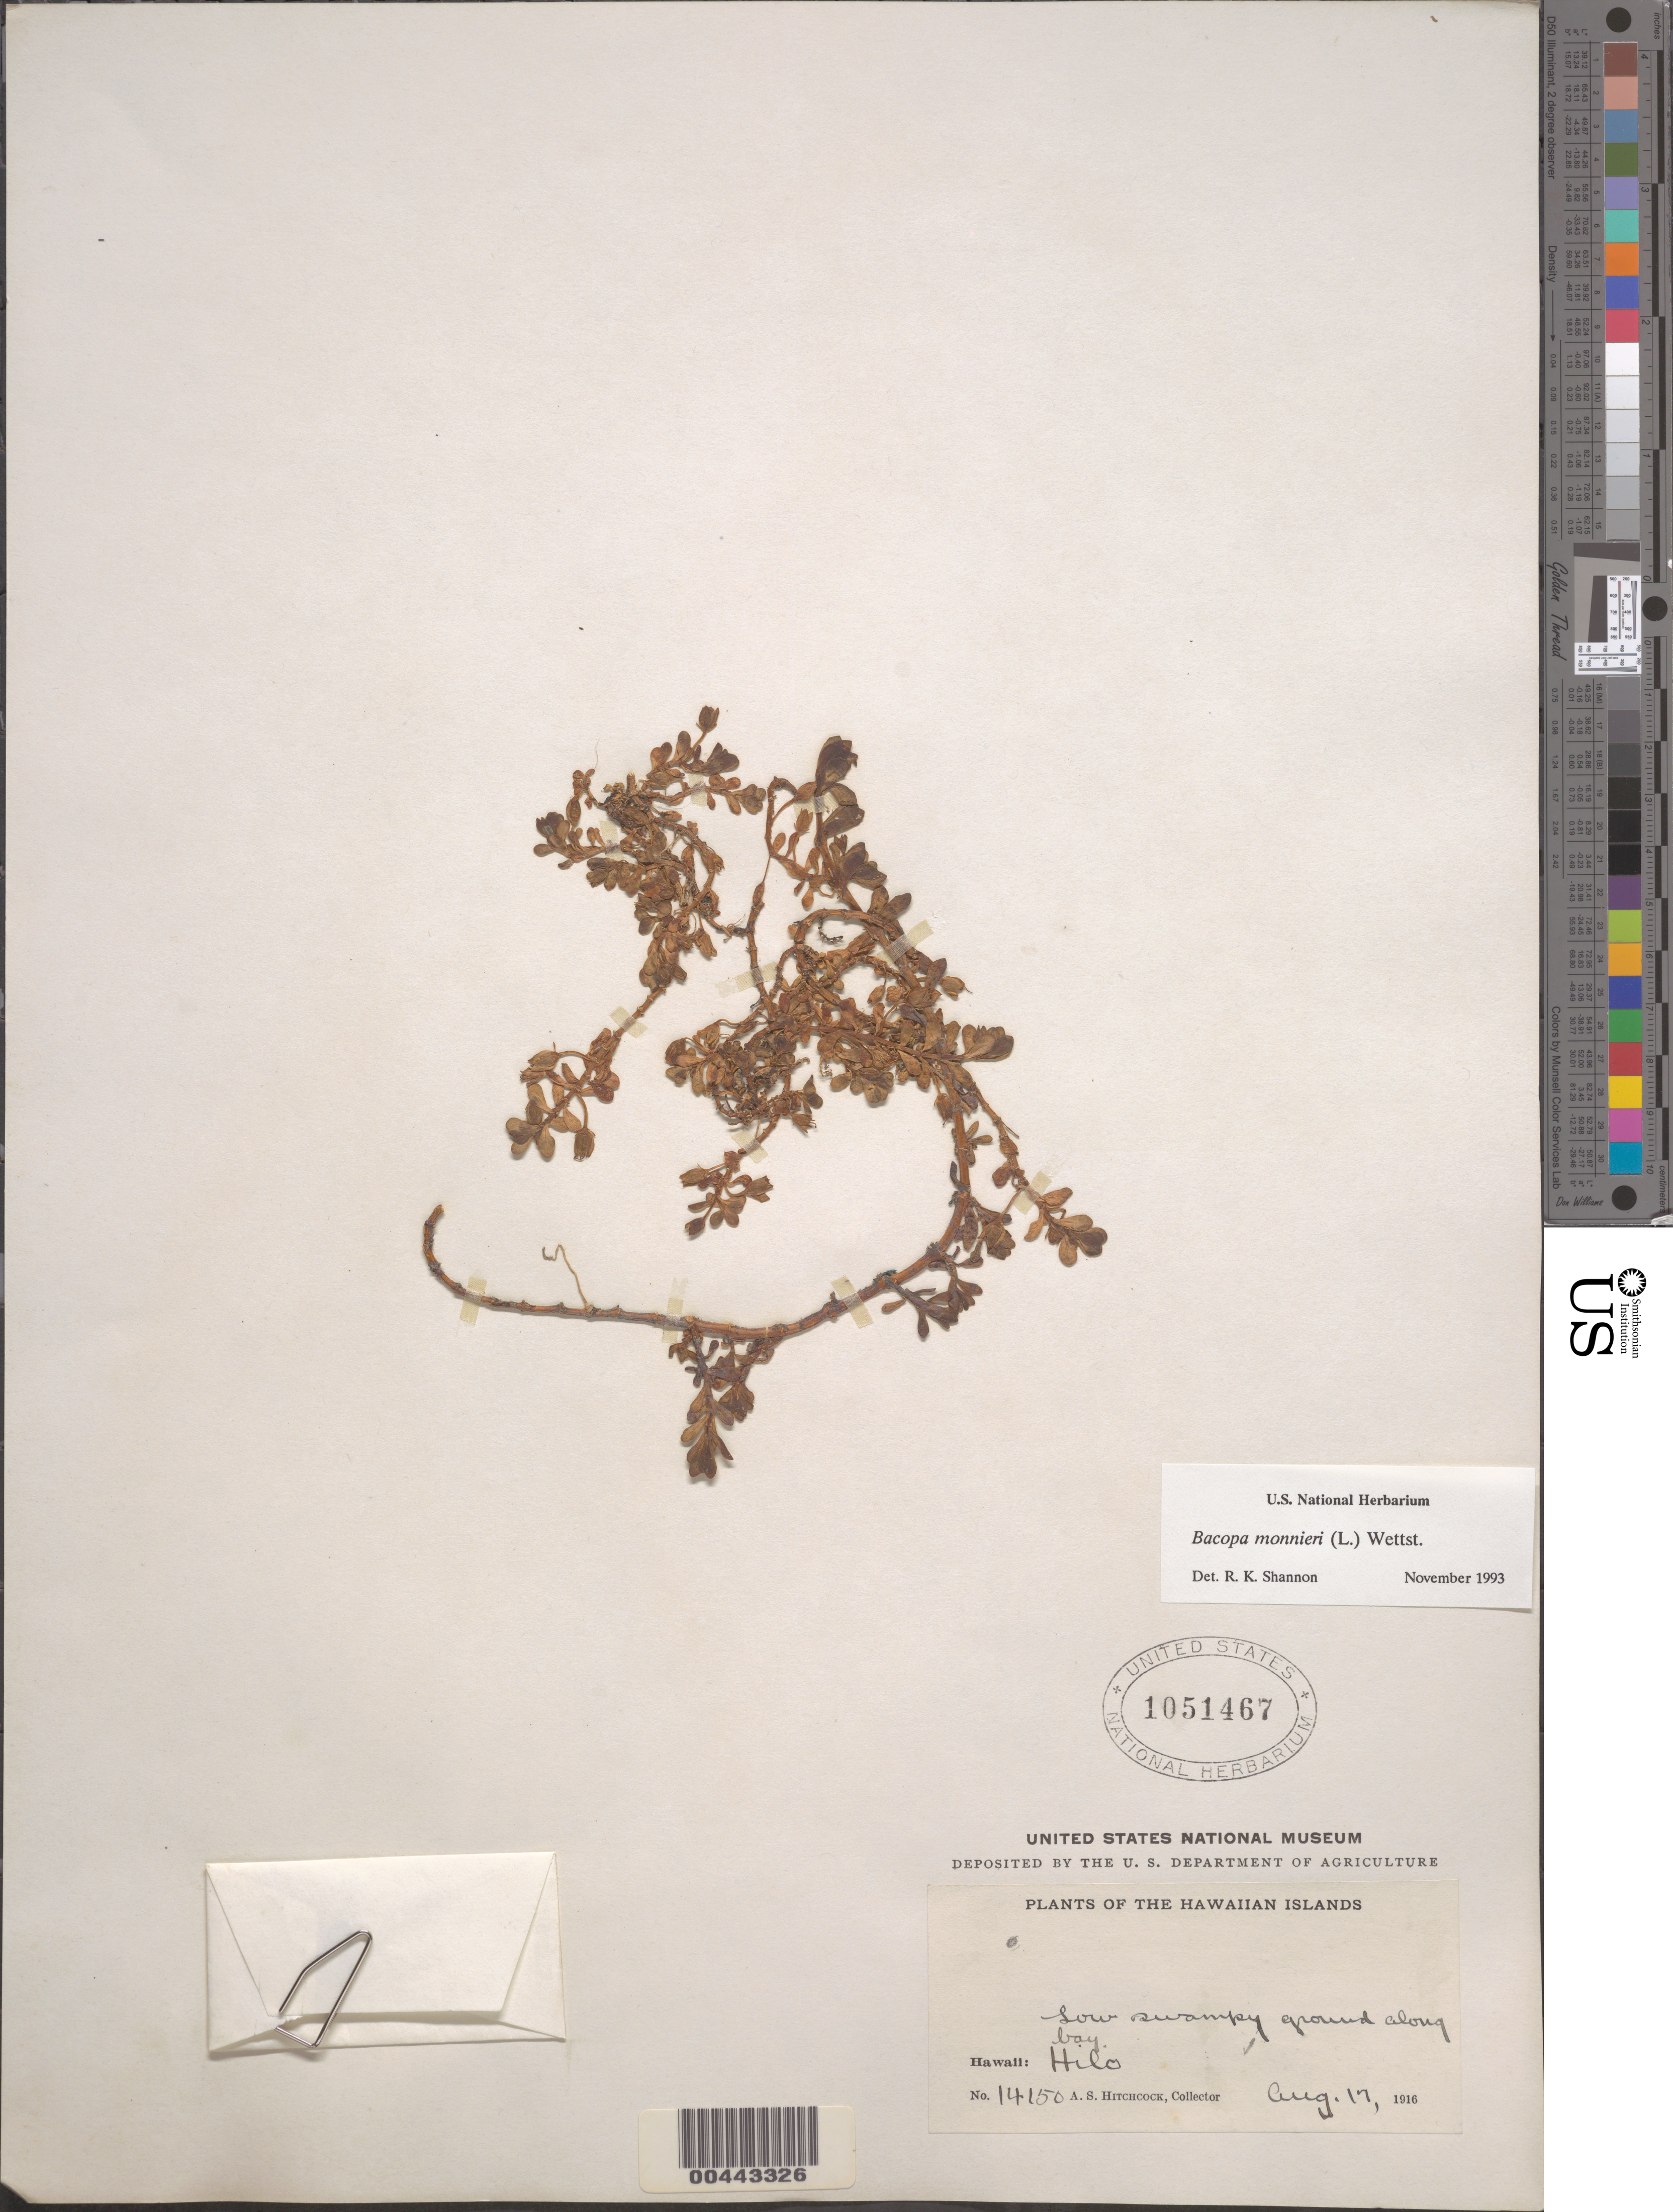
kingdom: Plantae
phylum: Tracheophyta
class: Magnoliopsida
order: Lamiales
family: Plantaginaceae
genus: Bacopa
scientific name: Bacopa monnieri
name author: (L.) Wettst.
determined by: Shannon, R. K., (UNITED STATES)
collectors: A. S. Hitchcock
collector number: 14150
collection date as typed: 17 Aug 1916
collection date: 1916-08-17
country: United States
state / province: Hawaii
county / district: Hawaii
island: Hawaii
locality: Hilo, along bay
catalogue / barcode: US 1051467